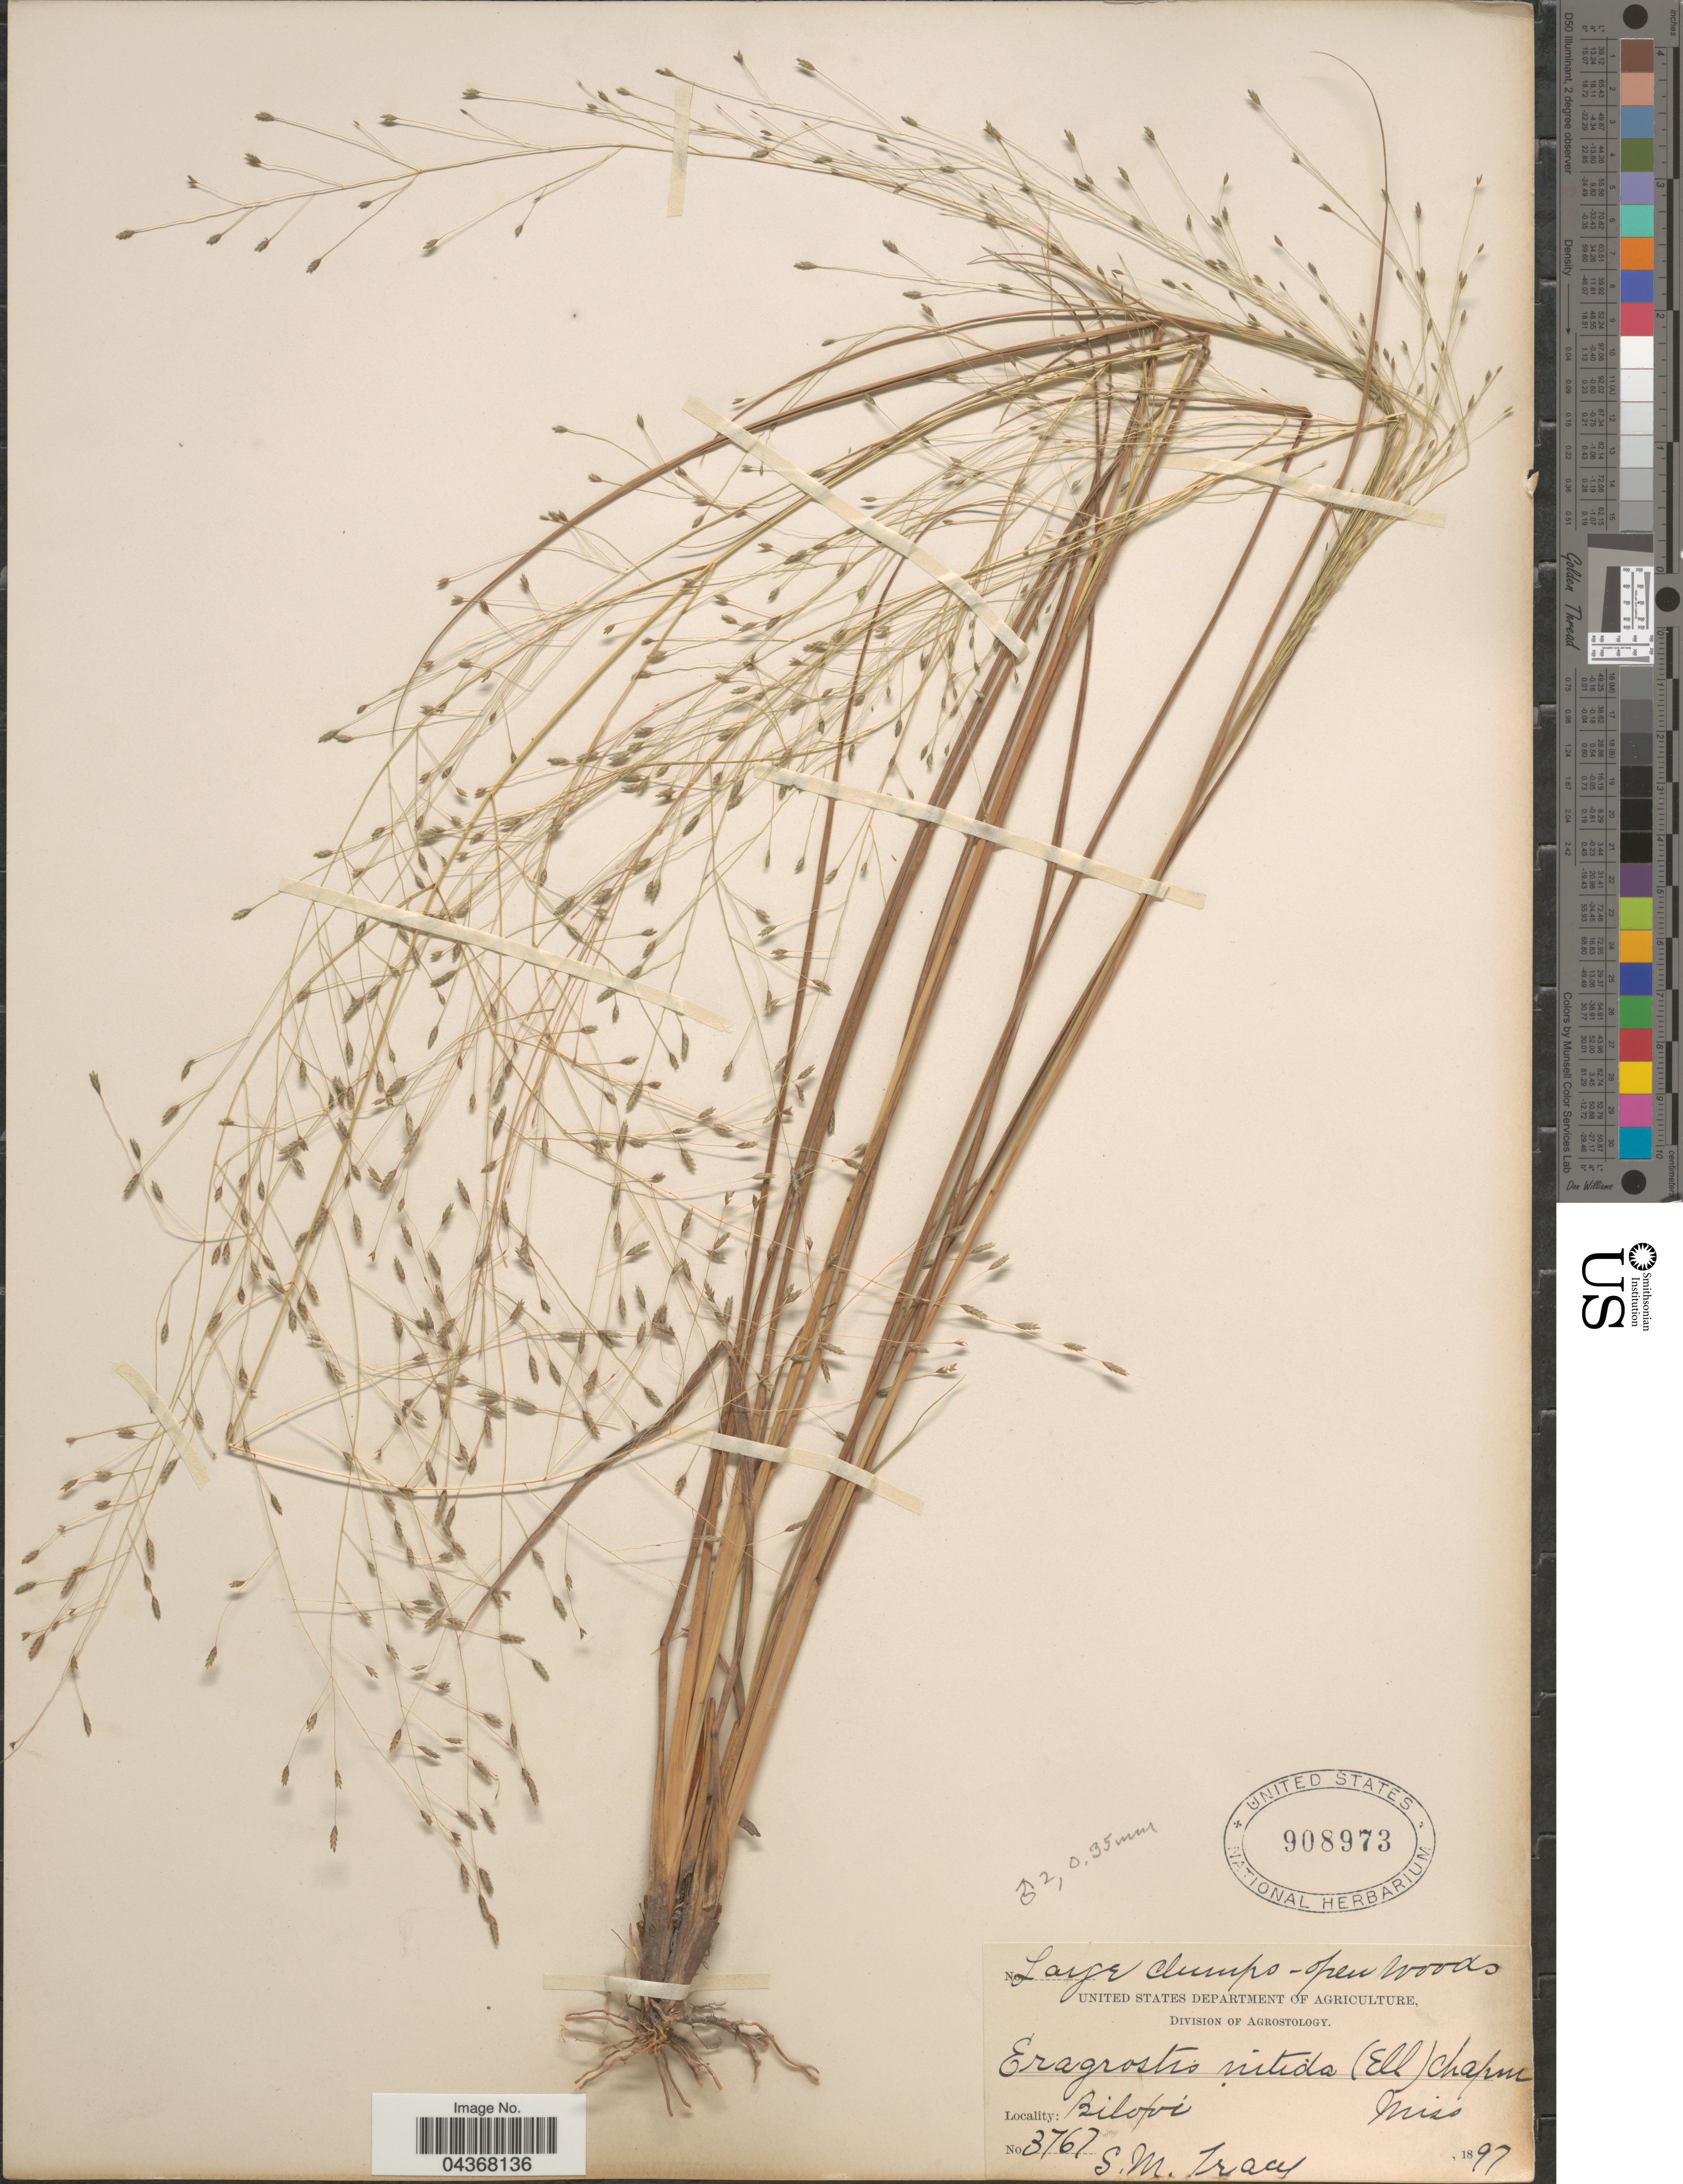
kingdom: Plantae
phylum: Tracheophyta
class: Liliopsida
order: Poales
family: Poaceae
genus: Eragrostis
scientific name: Eragrostis elliottii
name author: S. Watson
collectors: S. M. Tracy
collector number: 3767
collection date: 1897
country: United States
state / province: Mississippi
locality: Biloxi.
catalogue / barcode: US 908973